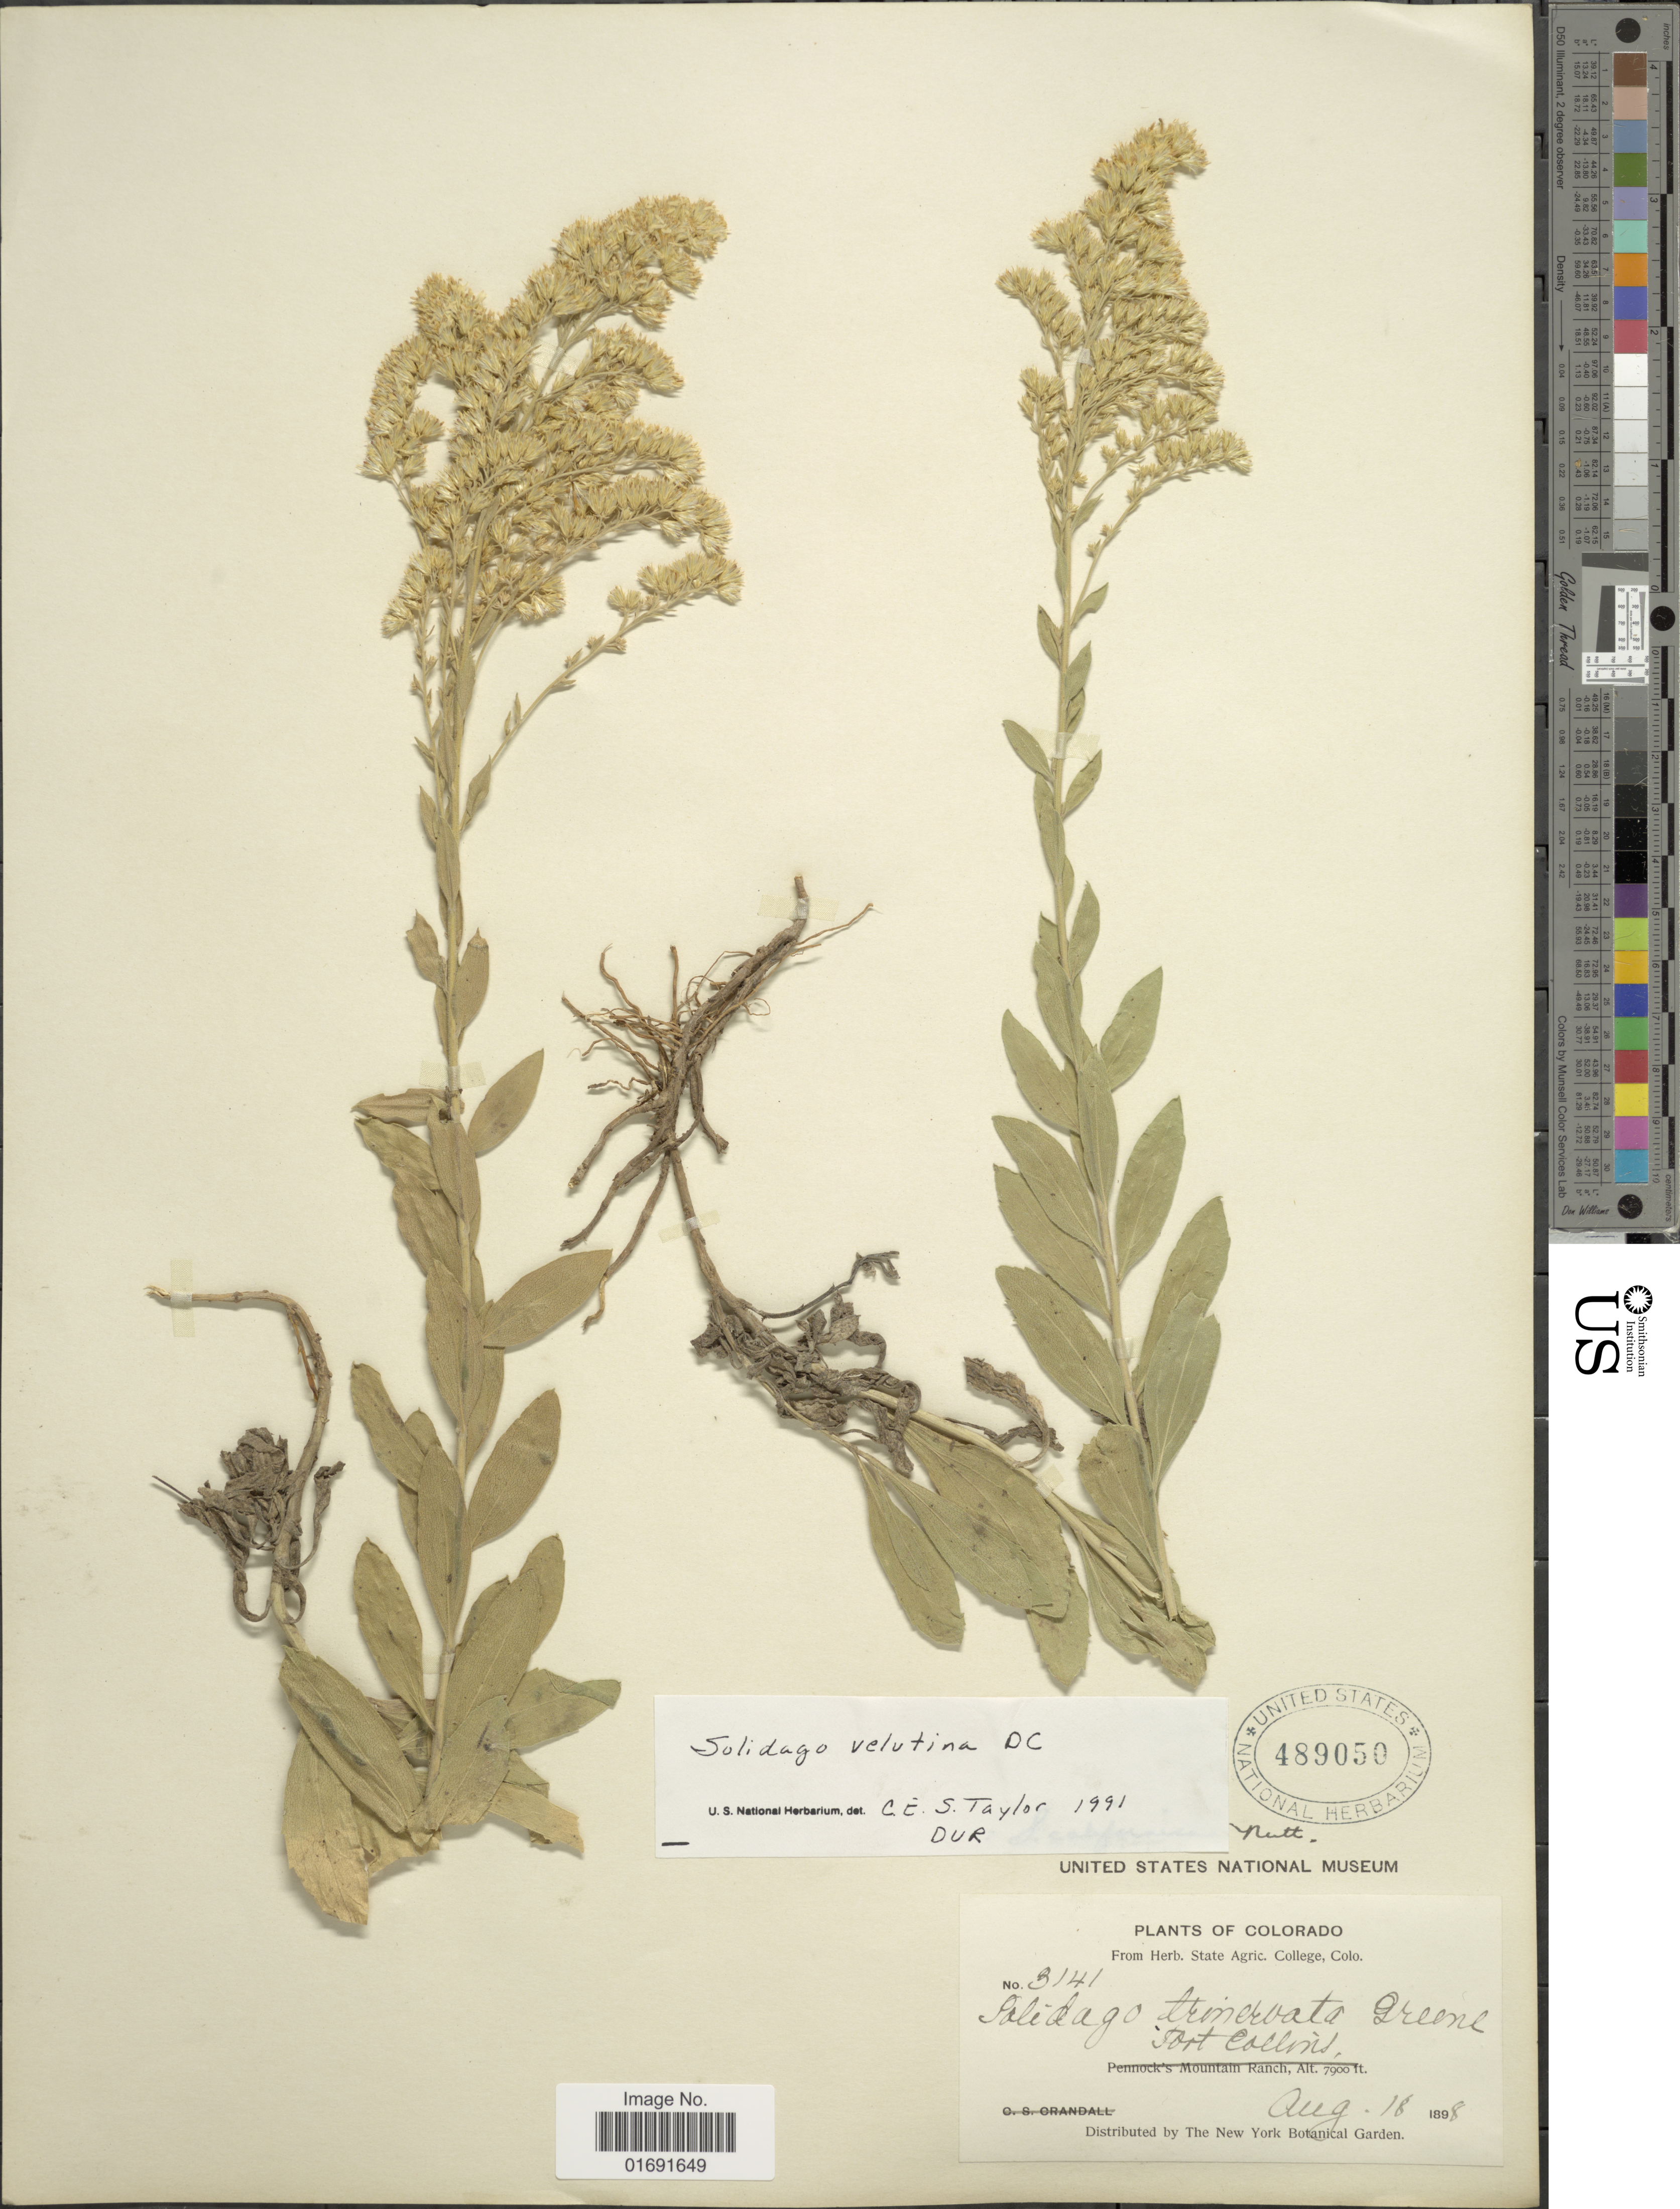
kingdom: Plantae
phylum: Tracheophyta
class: Magnoliopsida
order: Asterales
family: Asteraceae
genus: Solidago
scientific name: Solidago velutina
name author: DC.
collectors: ex herb. State Agric. College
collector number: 3141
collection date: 1898-08-18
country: United States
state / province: Colorado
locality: Fort Collins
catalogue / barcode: US 489050